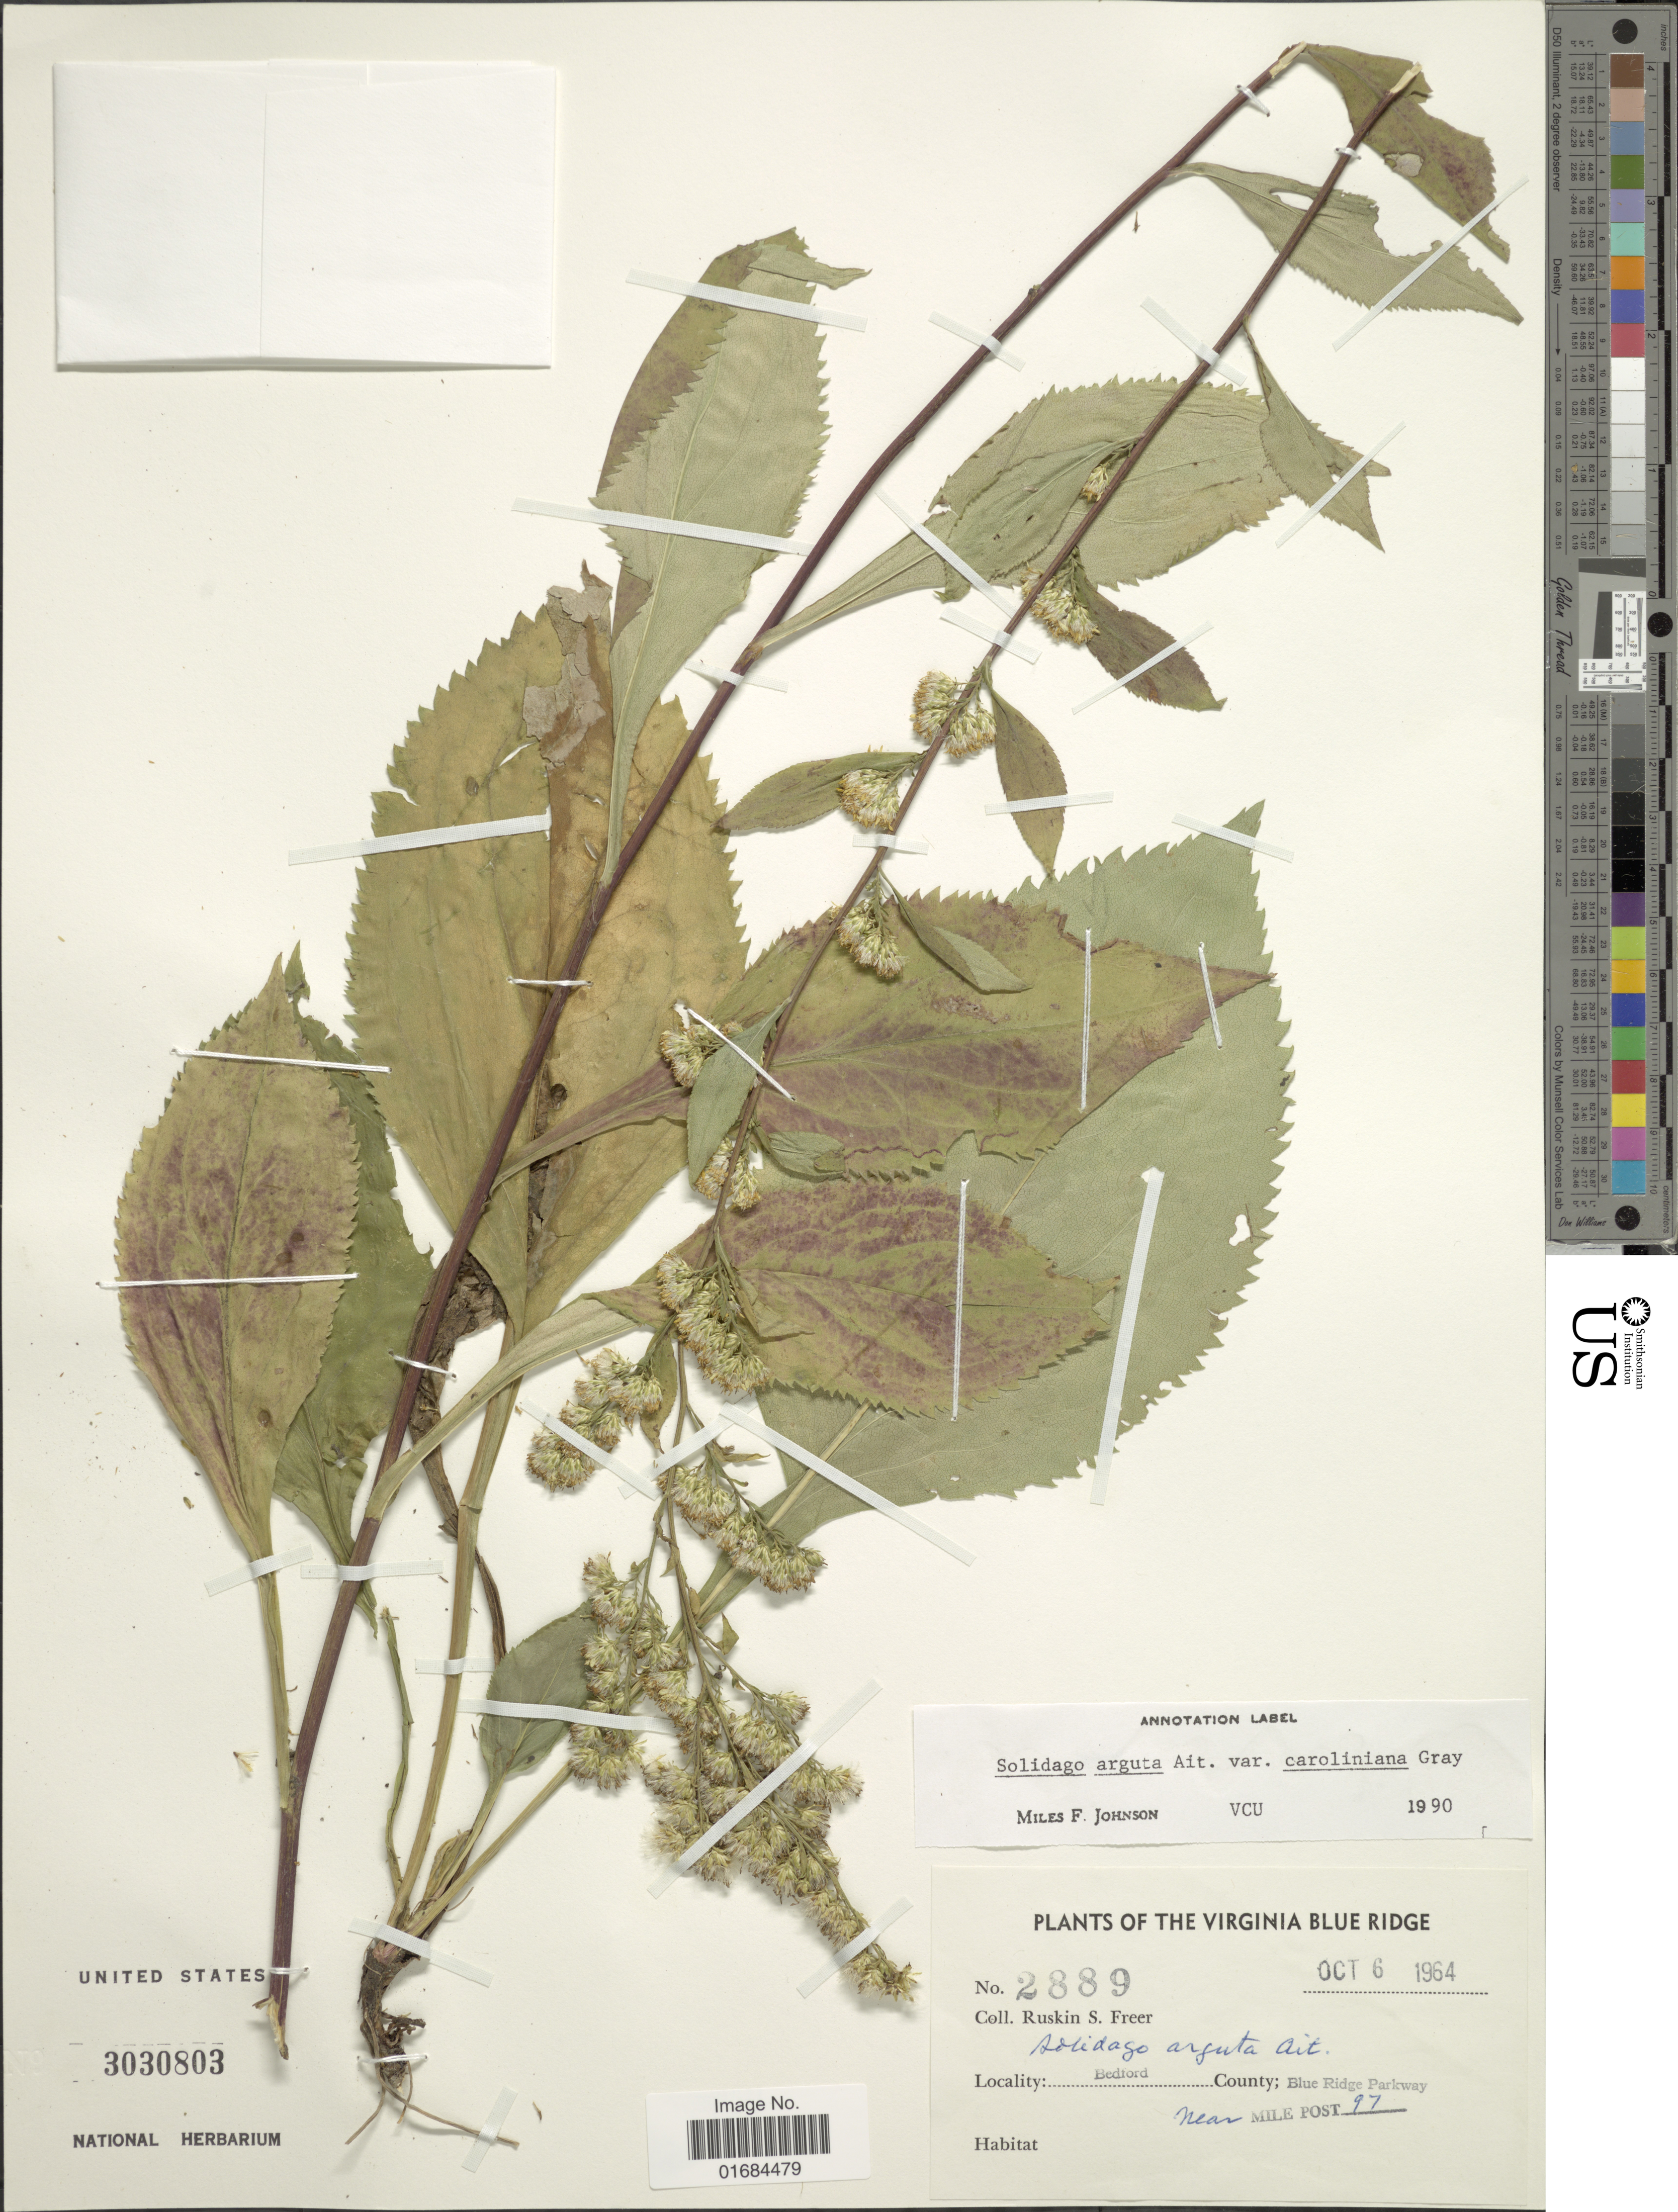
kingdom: Plantae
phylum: Tracheophyta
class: Magnoliopsida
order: Asterales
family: Asteraceae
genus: Solidago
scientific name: Solidago arguta var. caroliniana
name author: A. Gray & et al.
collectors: R. Freer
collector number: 2889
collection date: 1964-10-06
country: United States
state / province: Virginia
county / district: Bedford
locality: The Virginia Blue Ridge, bedford County, Blue Ridge Parkway, near mile post 97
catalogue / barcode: US 3030803